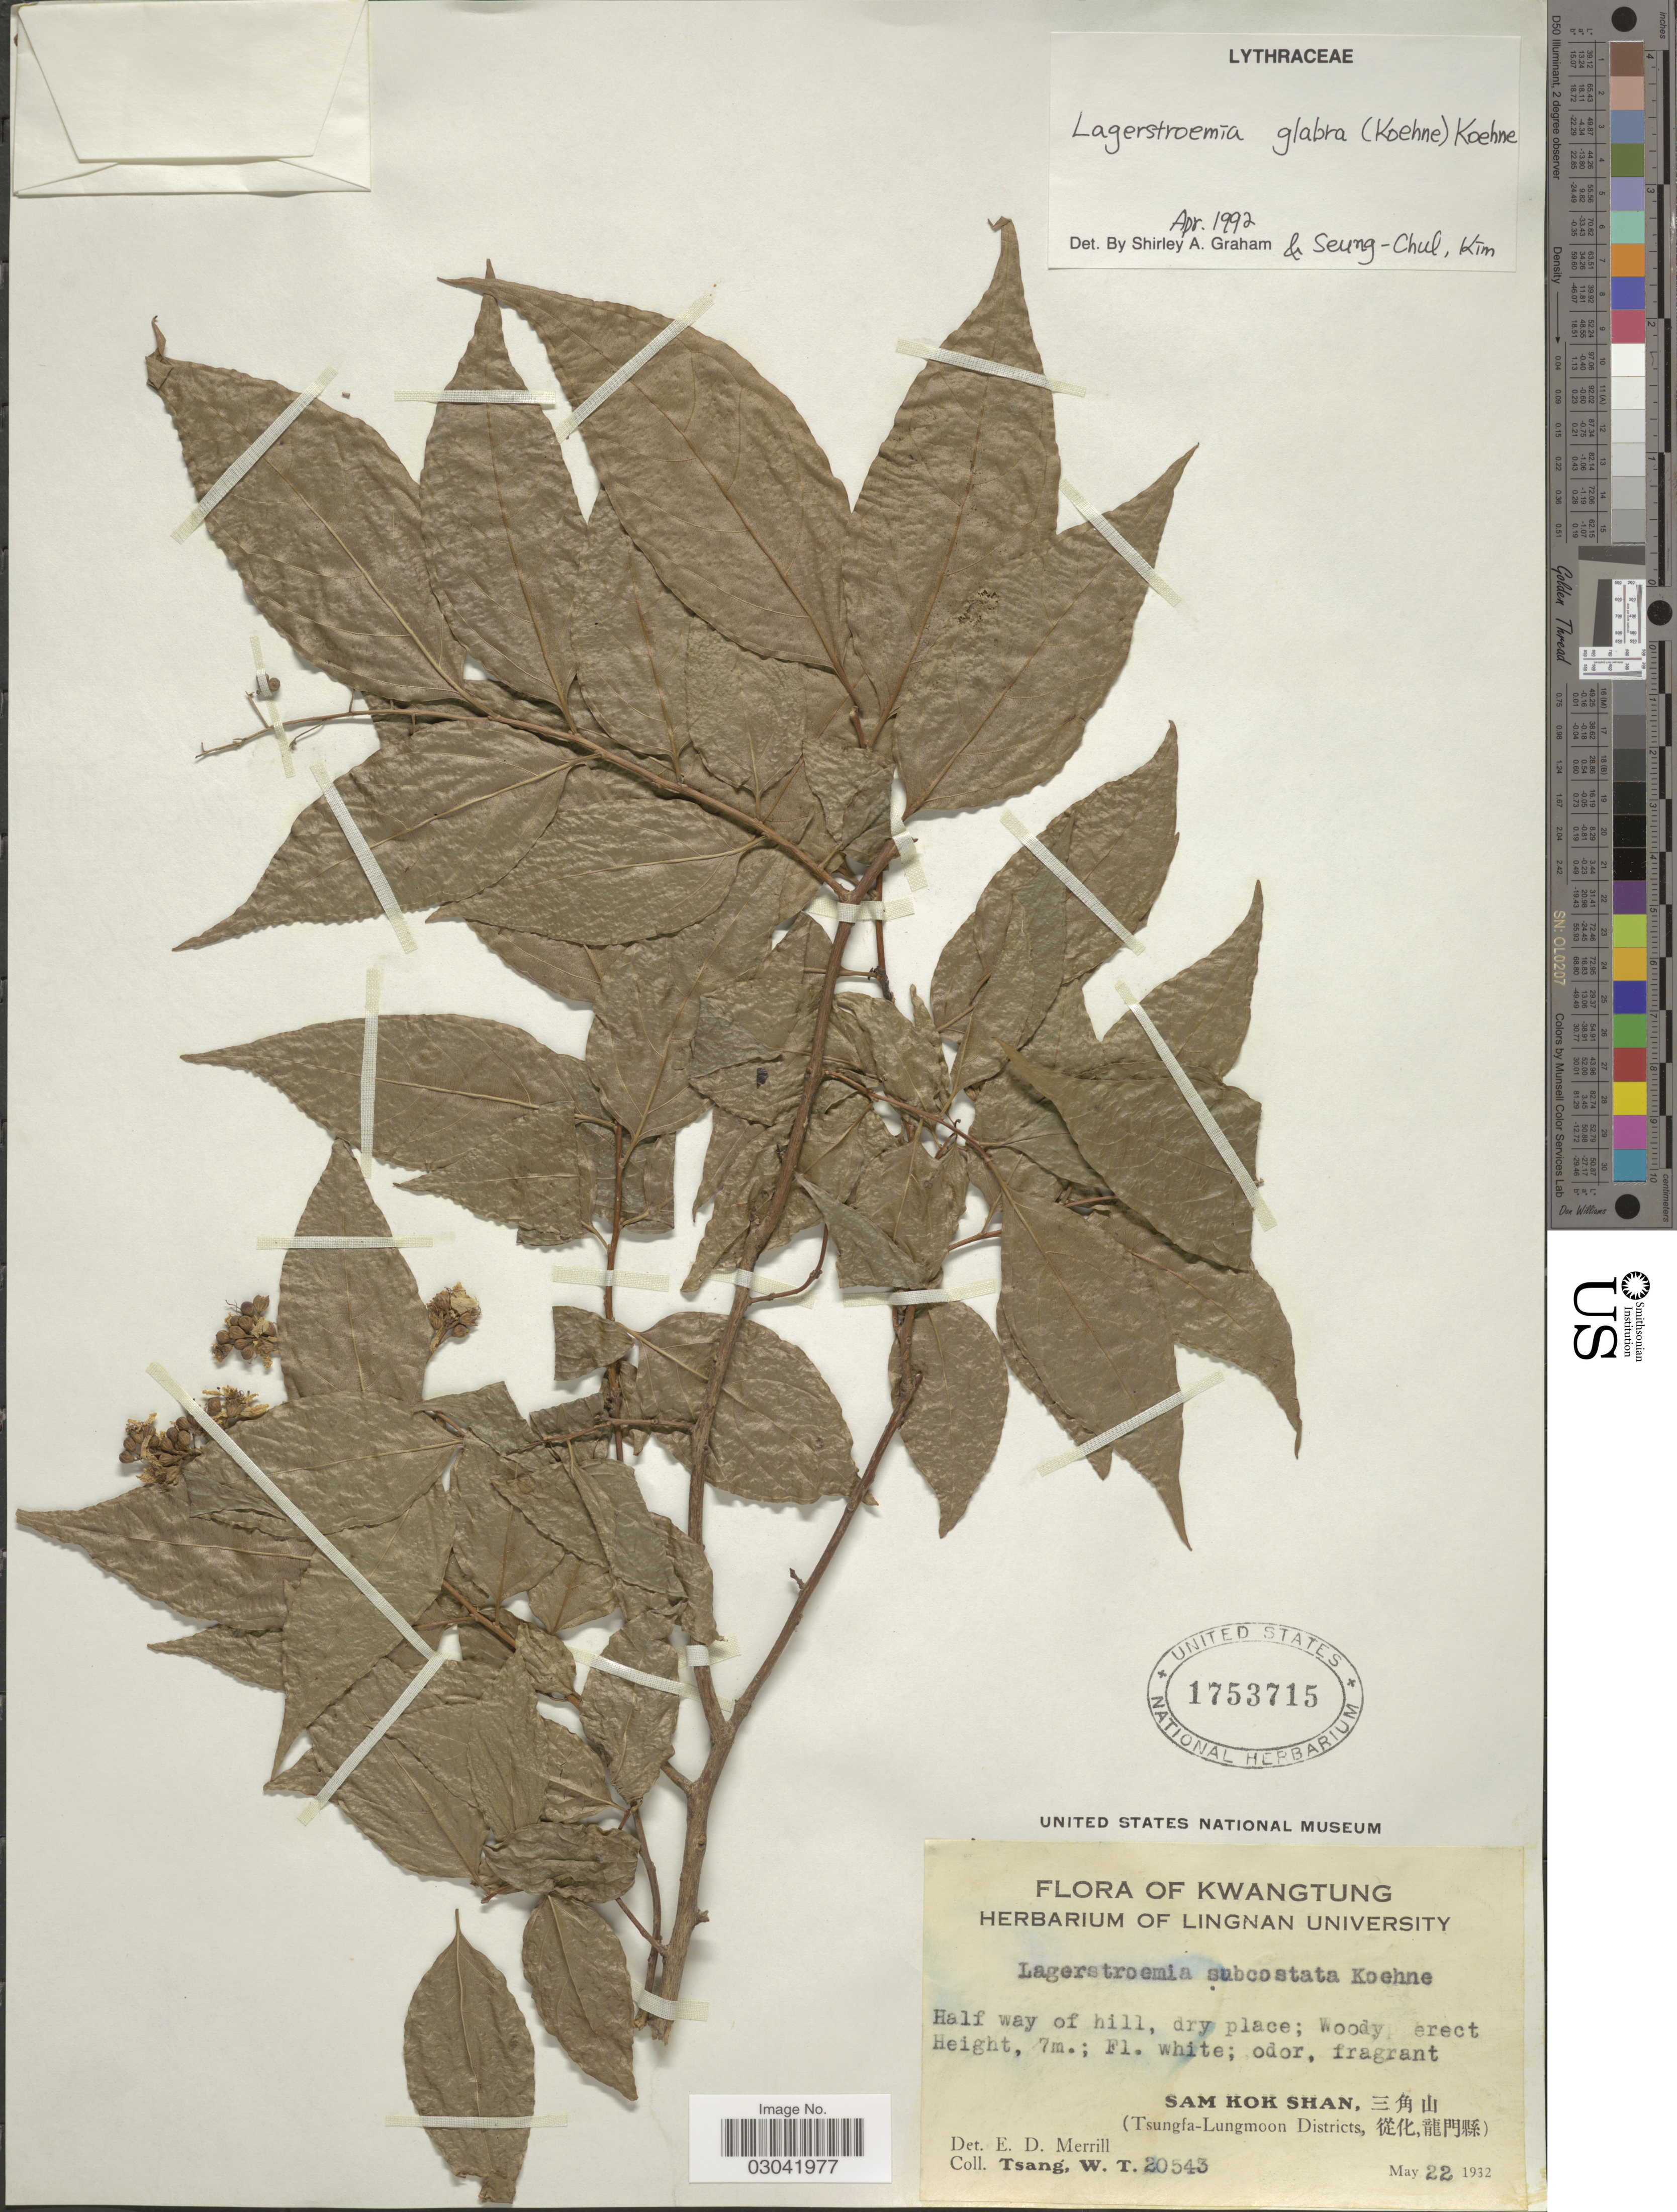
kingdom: Plantae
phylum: Tracheophyta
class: Magnoliopsida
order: Myrtales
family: Lythraceae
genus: Lagerstroemia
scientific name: Lagerstroemia glabra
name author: (Koehne) Koehne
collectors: W. T. Tsang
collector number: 20543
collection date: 1932-05-22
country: China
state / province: Guangdong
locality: Kwangtung. Sam Kok Shan (Tsungfa-Lungmoon Districts). Half way of hill.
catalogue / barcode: US 1753715